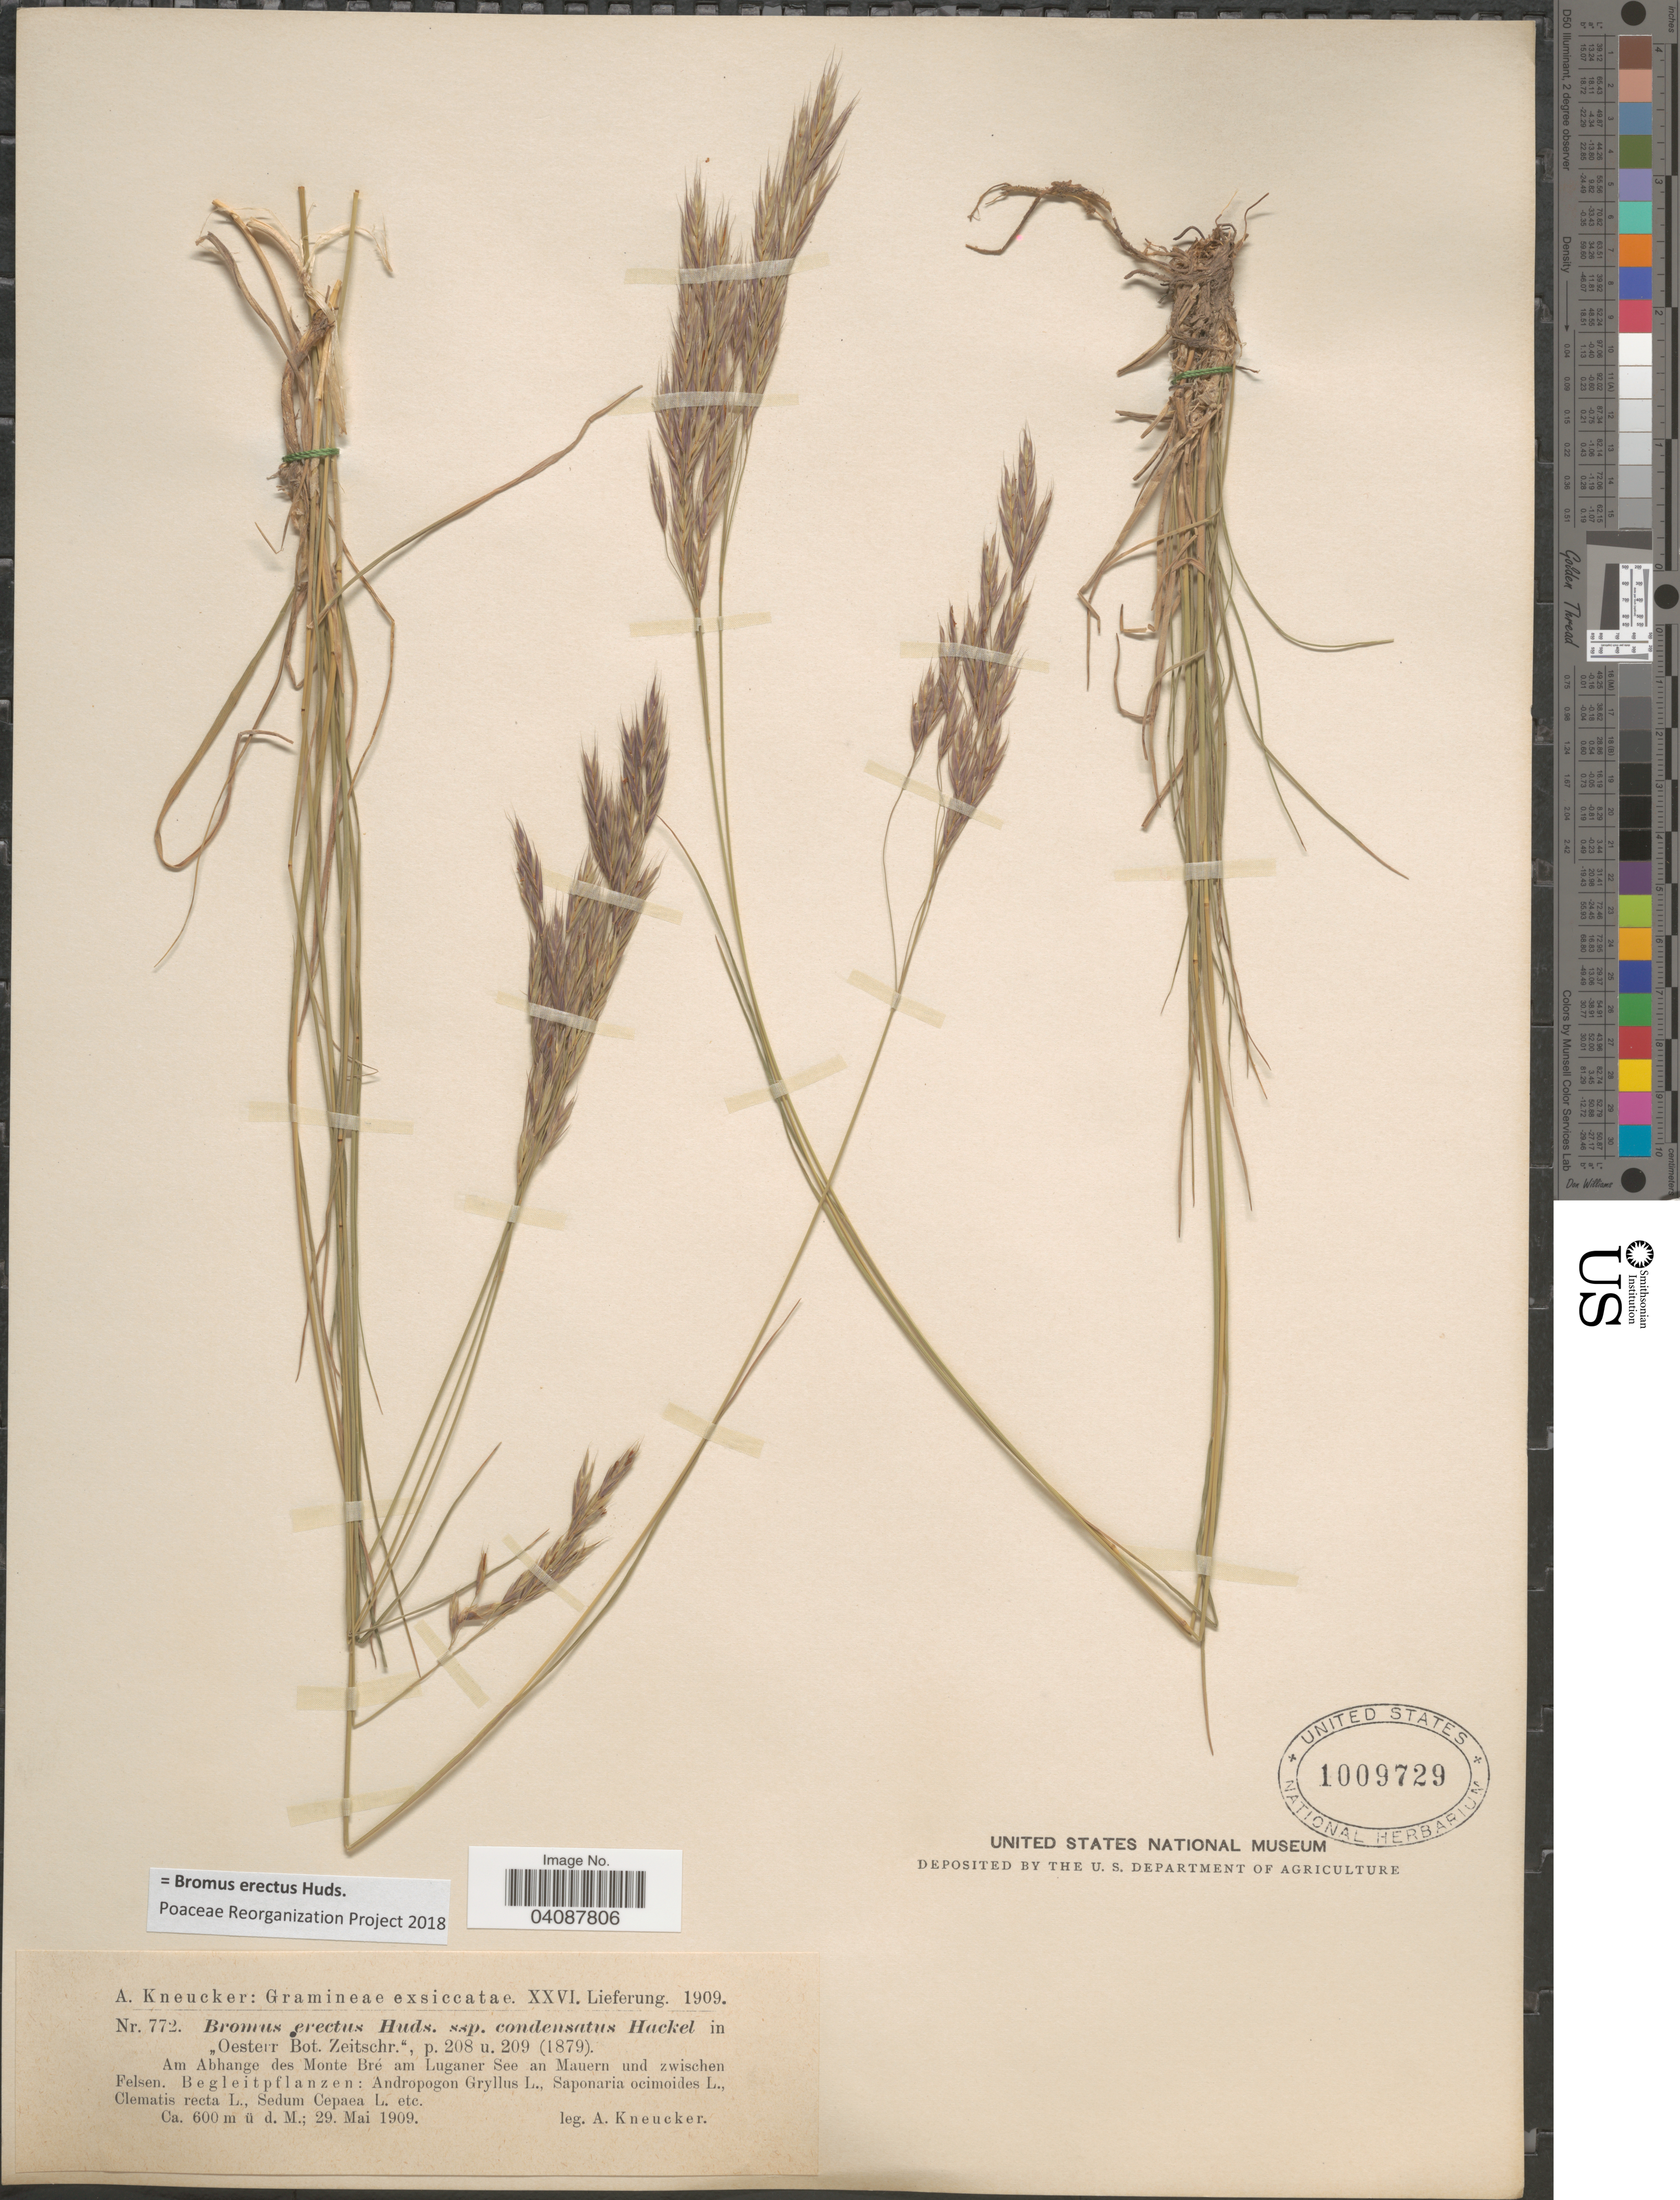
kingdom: Plantae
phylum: Tracheophyta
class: Liliopsida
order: Poales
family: Poaceae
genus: Bromus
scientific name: Bromus erectus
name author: Huds.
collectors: A. Kneucker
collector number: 772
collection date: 1909-05-29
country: Switzerland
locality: Am Abhange des Monte Brè am Luganer See an Mauern und zwischen Felsen.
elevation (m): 600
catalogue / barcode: US 1009729